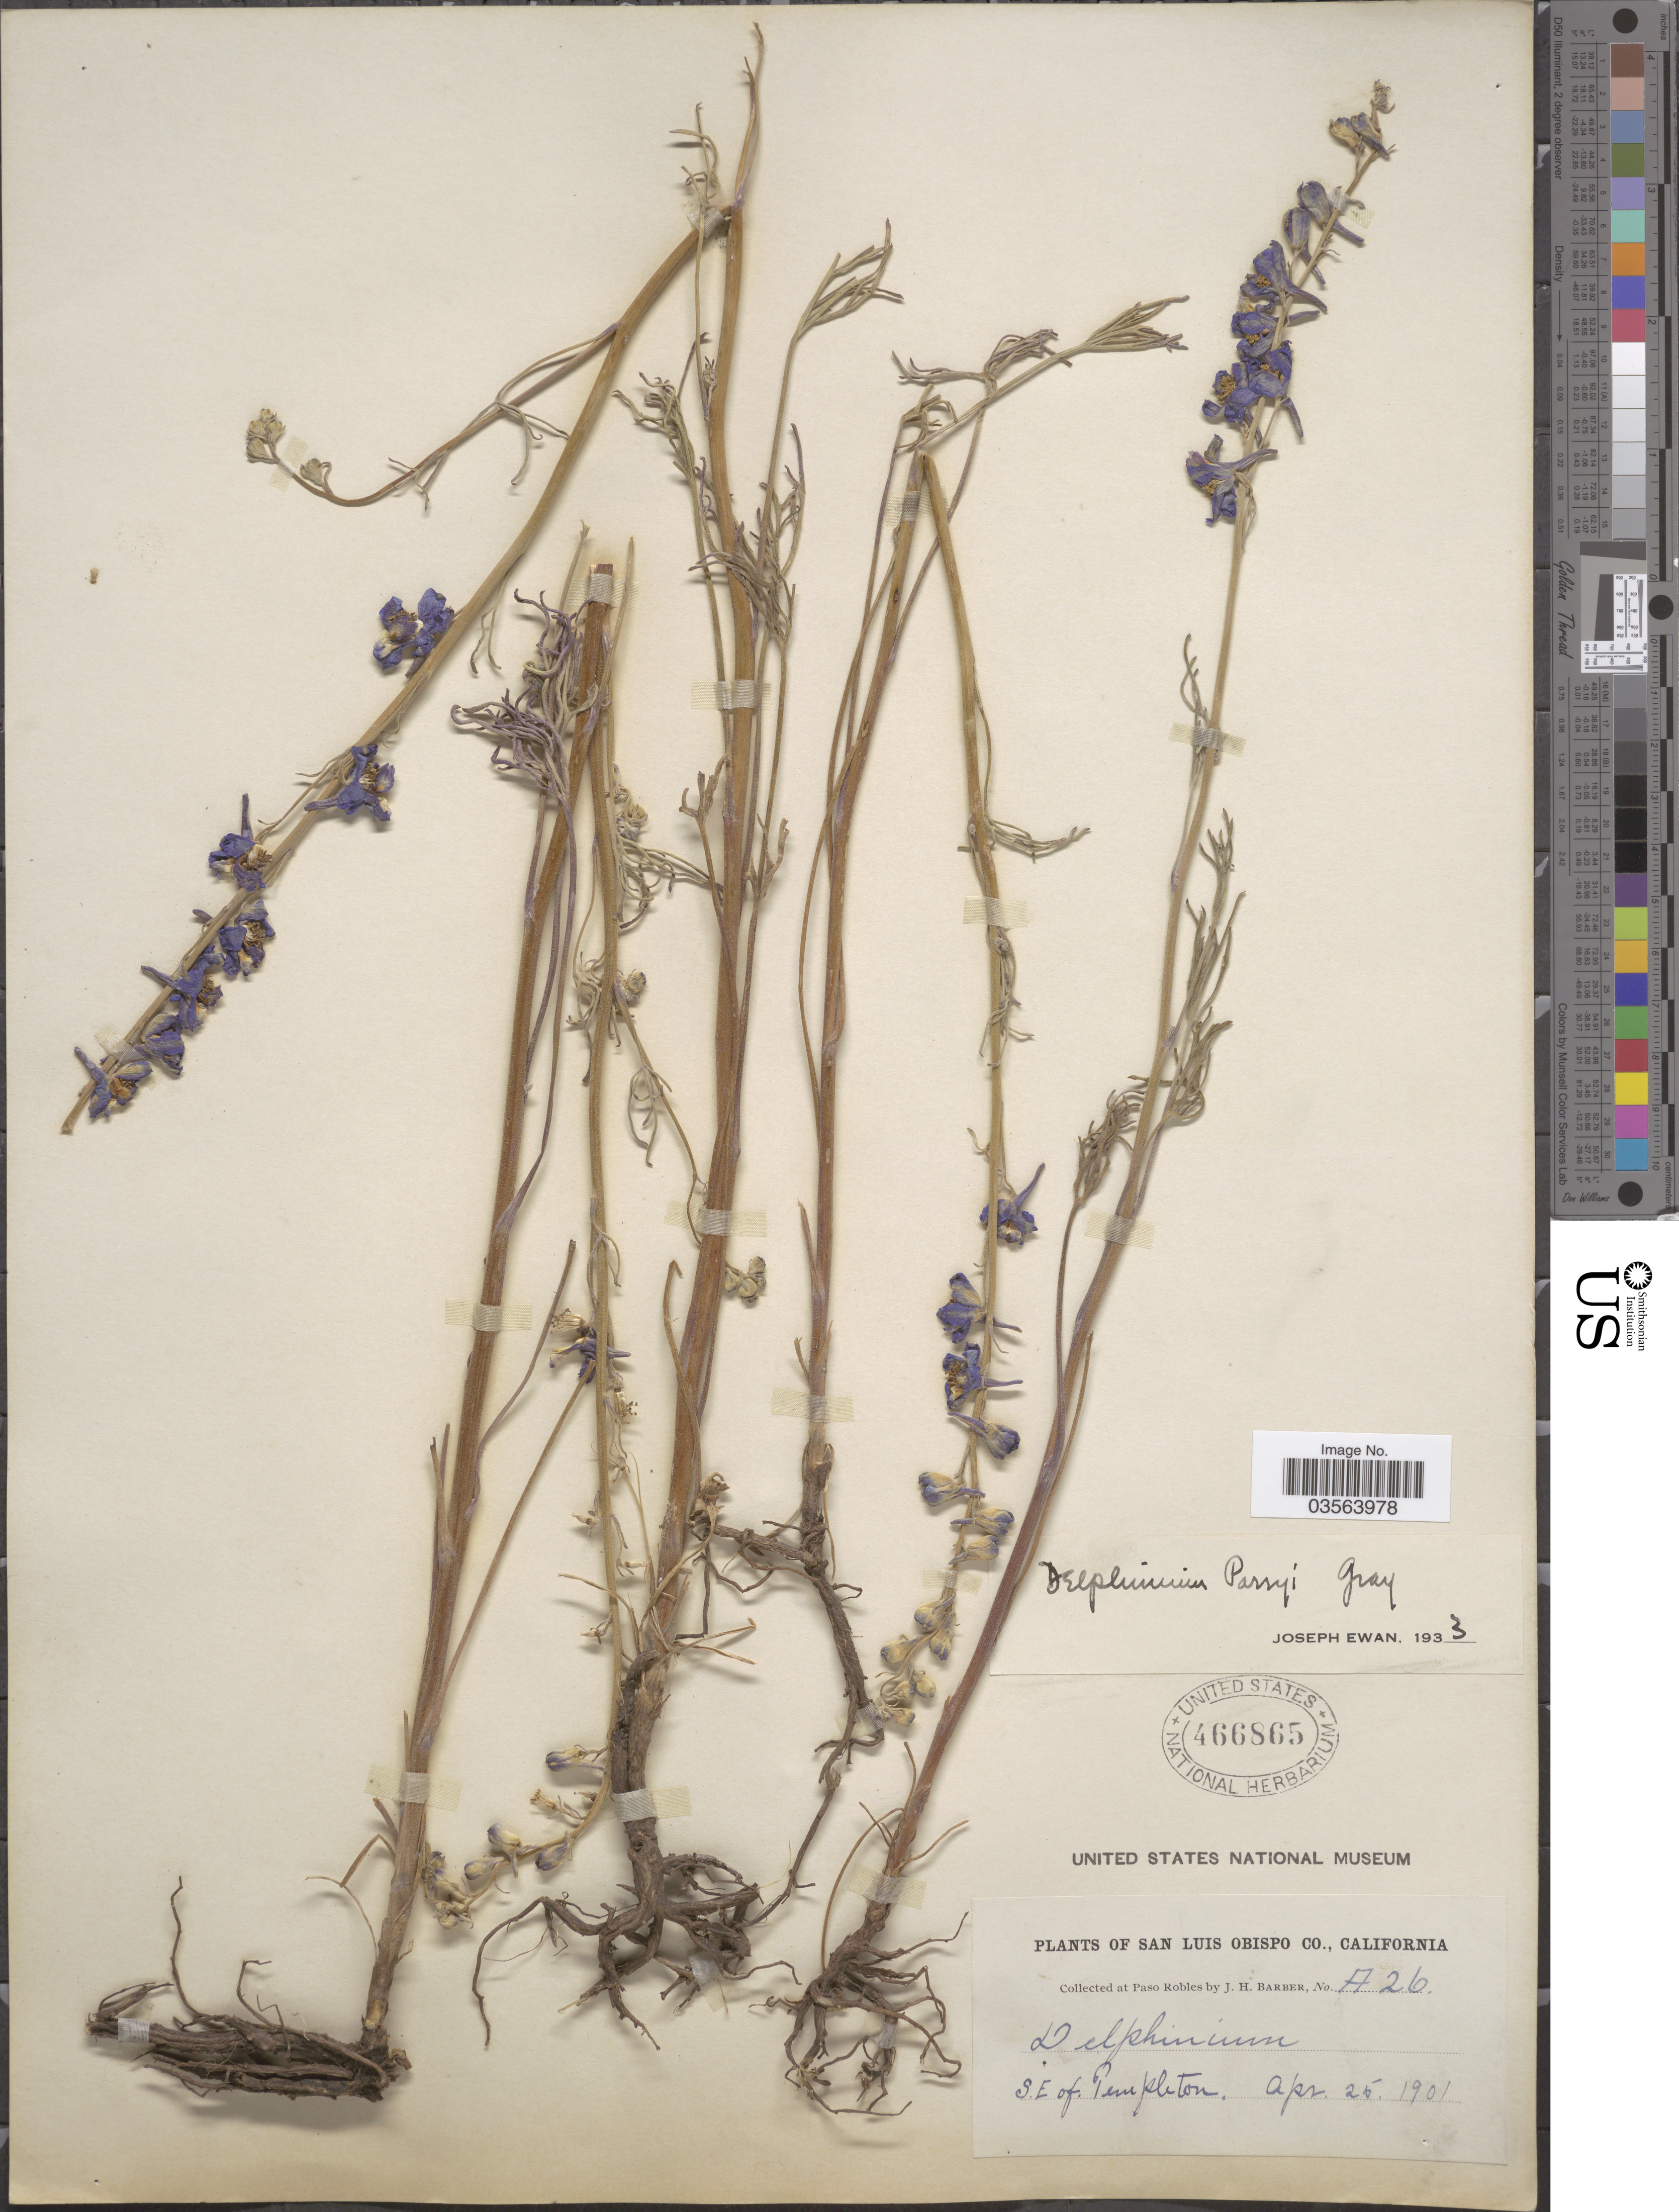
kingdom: Plantae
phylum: Tracheophyta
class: Magnoliopsida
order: Ranunculales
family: Ranunculaceae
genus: Delphinium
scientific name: Delphinium parryi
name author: A. Gray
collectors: J. Barber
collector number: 26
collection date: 1901-04-25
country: United States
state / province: California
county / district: San Luis Obispo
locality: San Luis Obispo Co. At Paso Robles. S.E. of Pempleton.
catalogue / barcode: US 466865